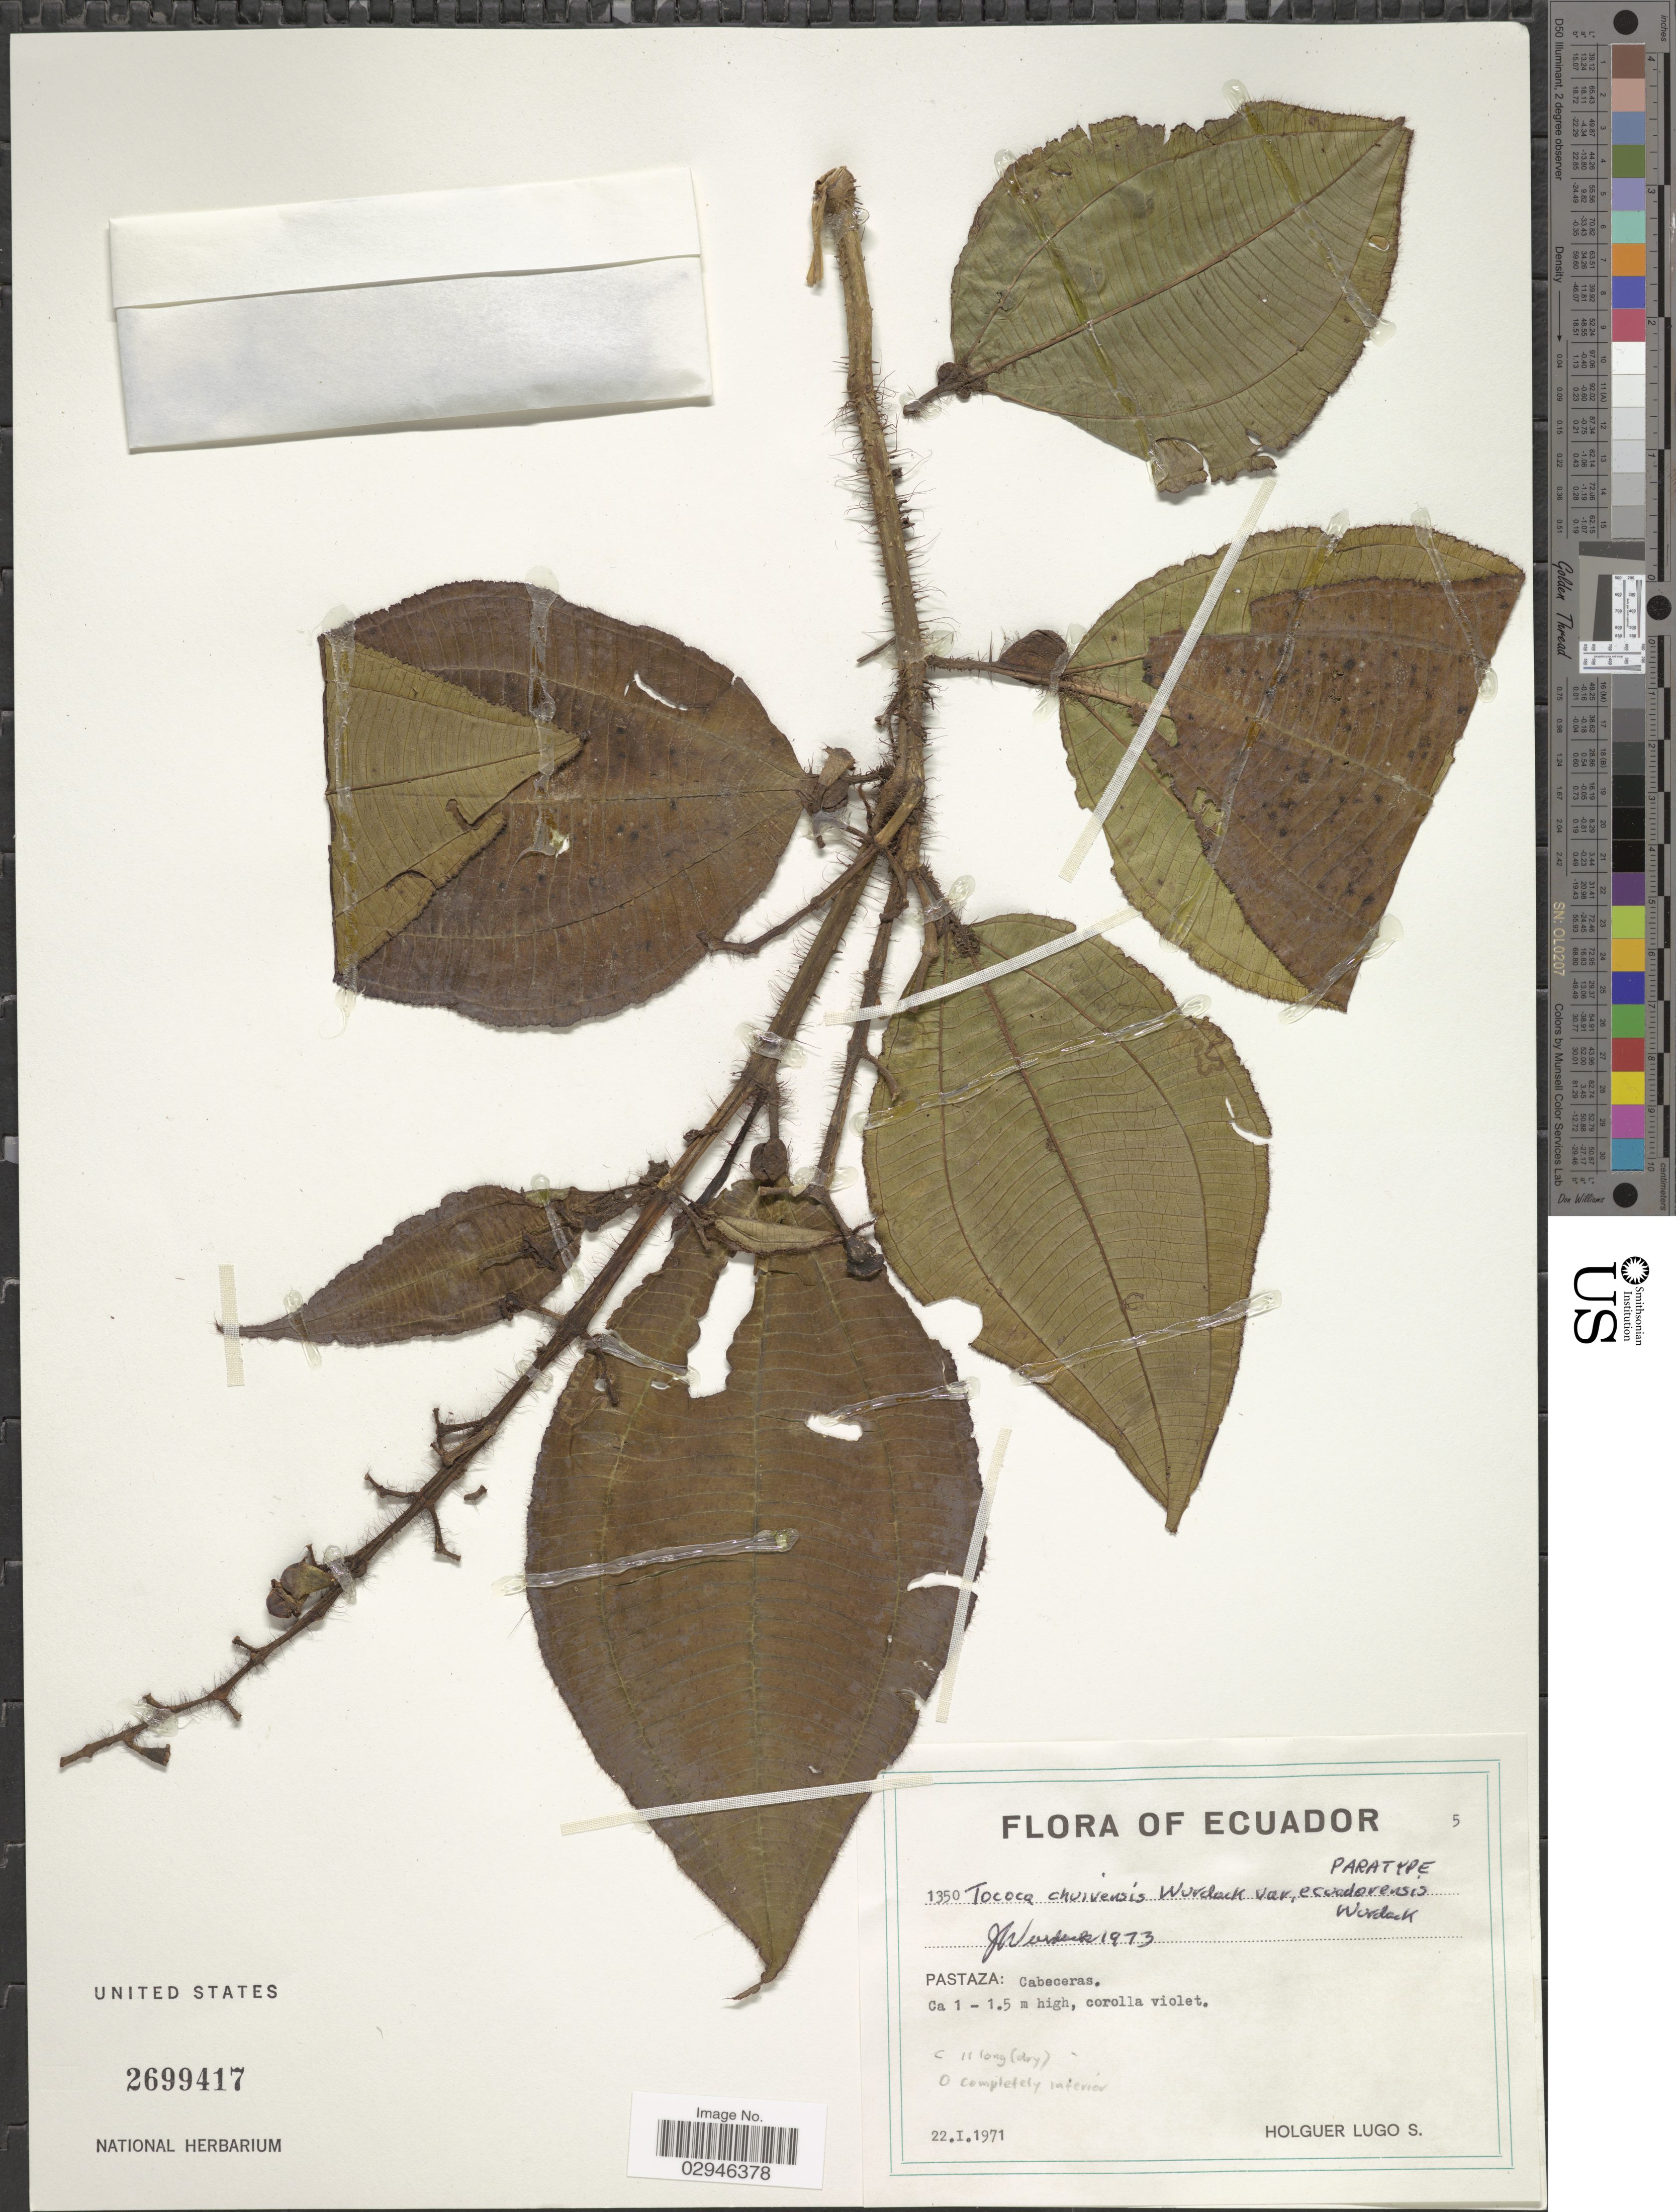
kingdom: Plantae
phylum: Tracheophyta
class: Magnoliopsida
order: Myrtales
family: Melastomataceae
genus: Tococa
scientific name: Tococa chuivensis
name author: Wurdack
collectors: H. Lugo S.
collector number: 1350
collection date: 1971-01-22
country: Ecuador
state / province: Pastaza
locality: Cabeceras.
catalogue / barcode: US 2699417